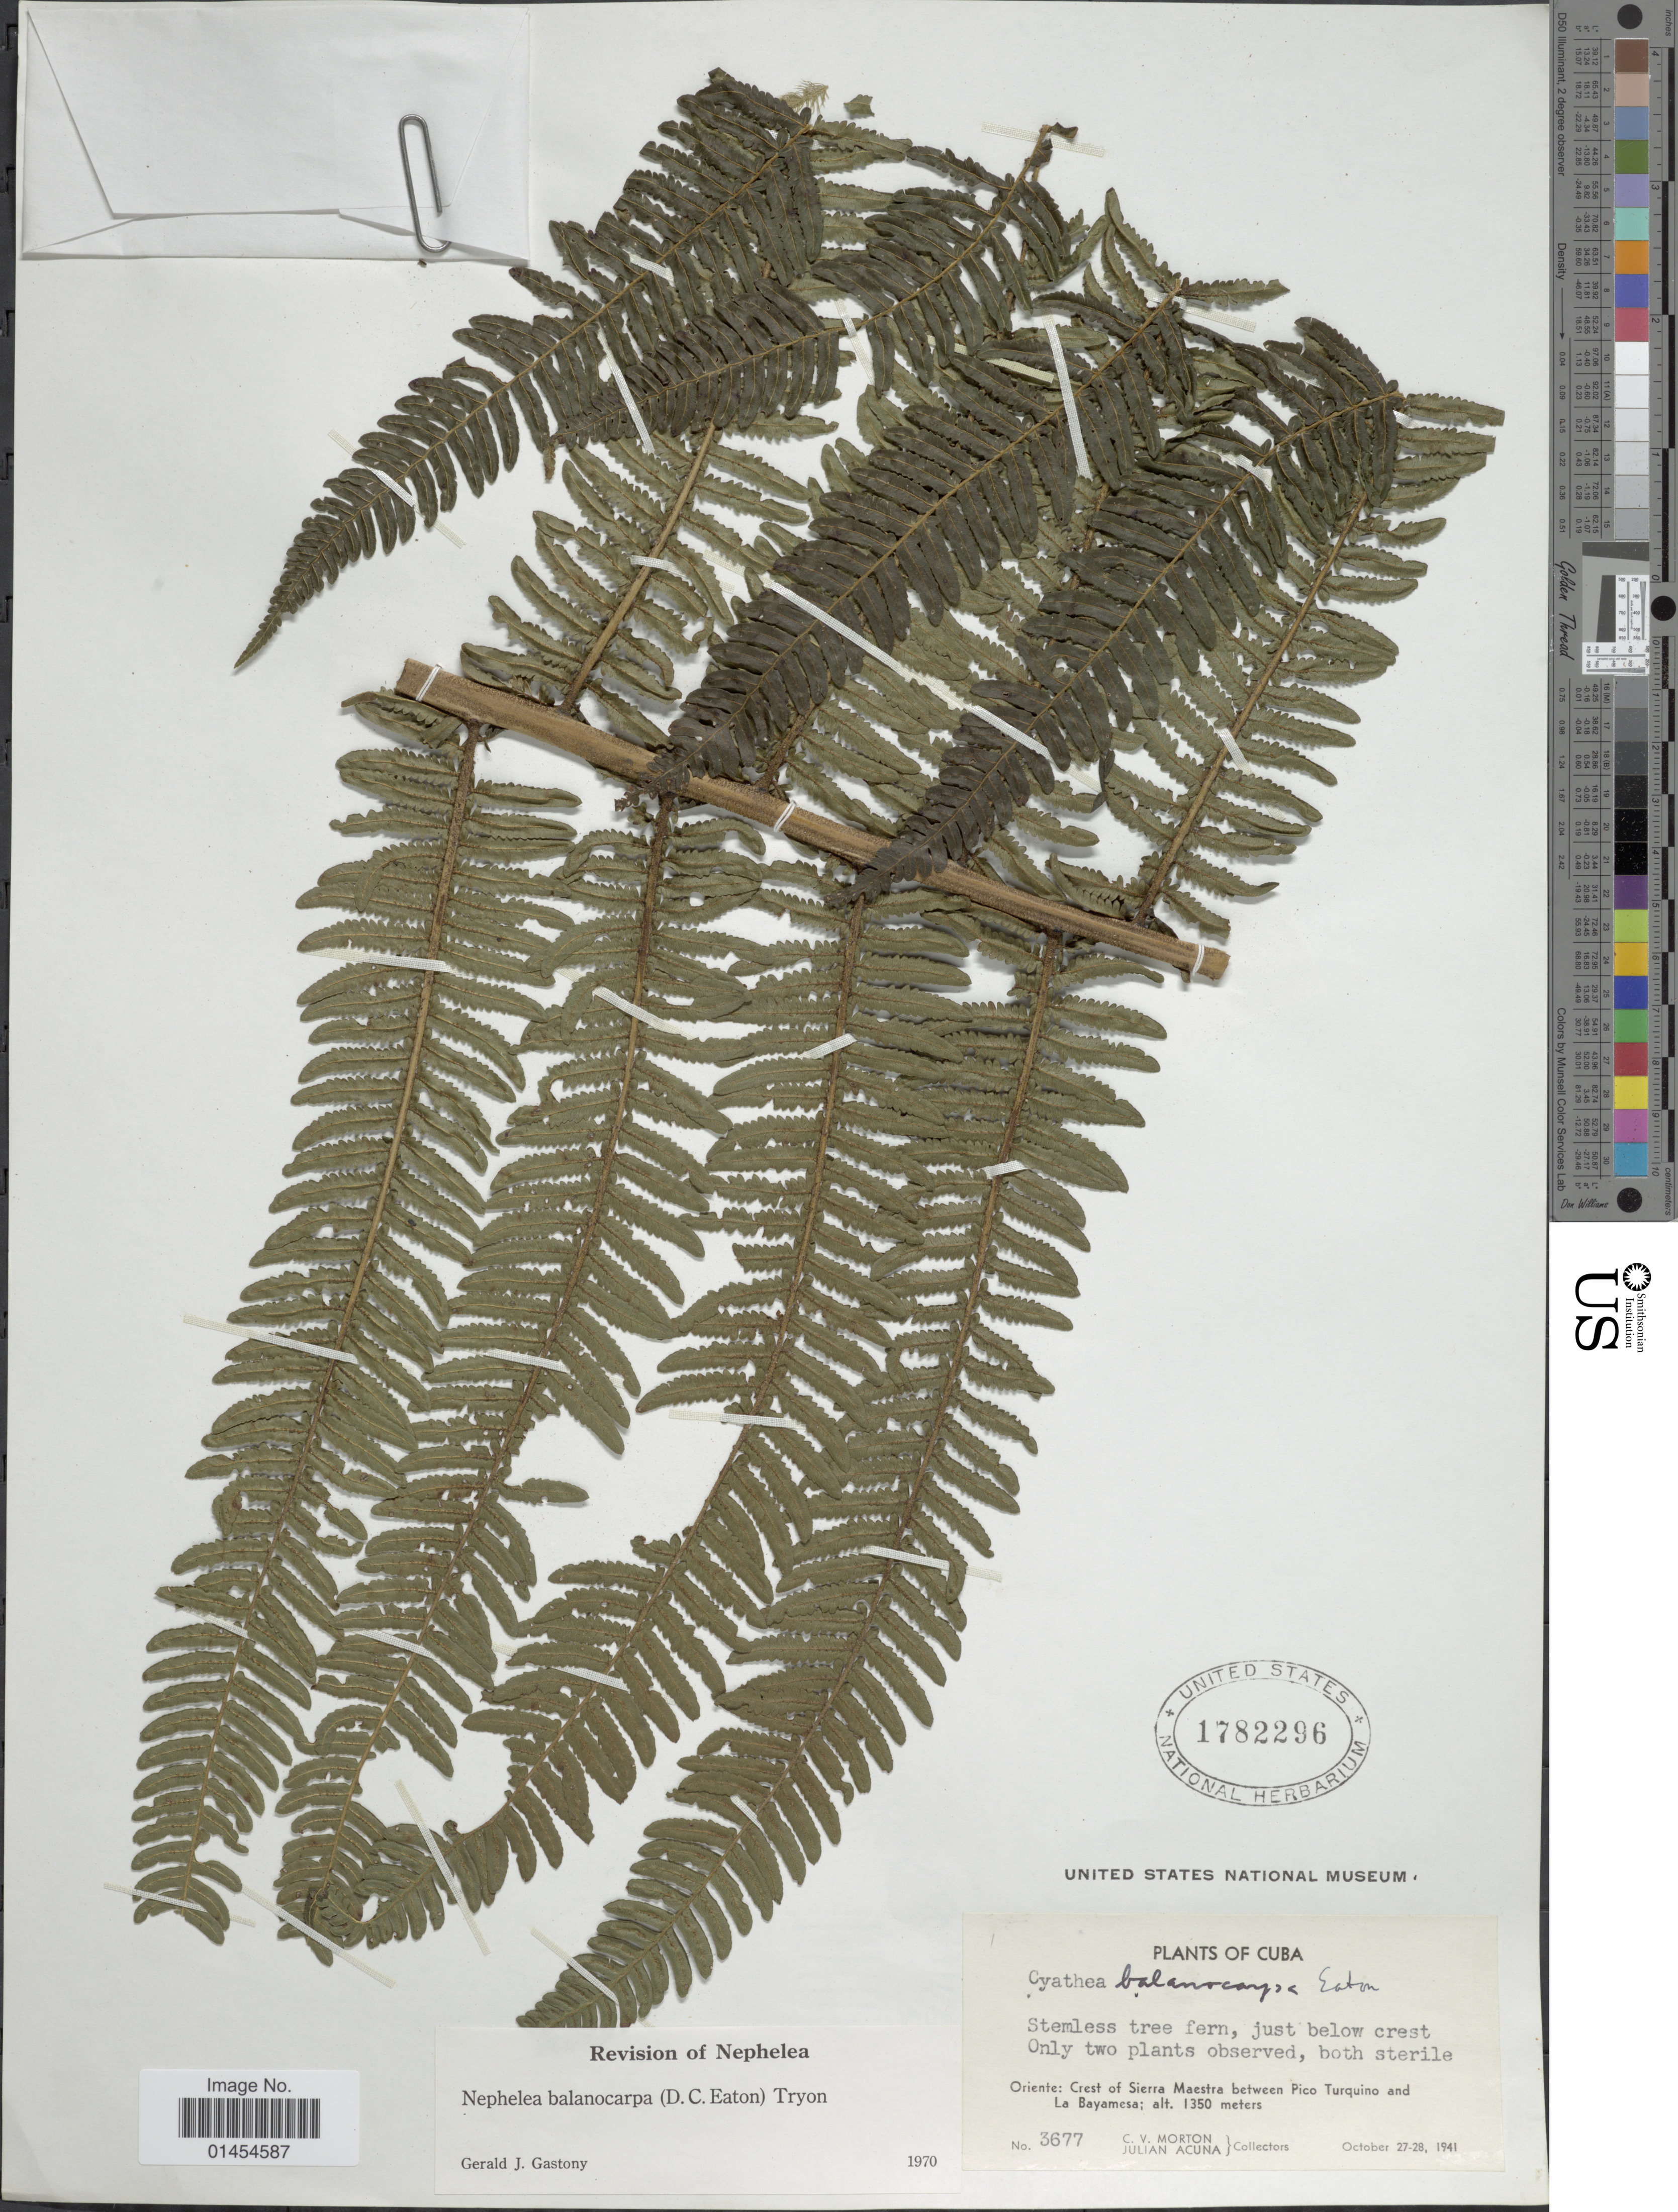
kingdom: Plantae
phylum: Tracheophyta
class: Polypodiopsida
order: Cyatheales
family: Cyatheaceae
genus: Alsophila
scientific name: Alsophila balanocarpa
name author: (D.C. Eaton) D.S. Conant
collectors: C. V. Morton & J. B. Acuña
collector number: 3677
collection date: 1941-10-27/1941-10-28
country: Cuba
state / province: Oriente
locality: Crest of Sierra Maestra between Pico Turquino and La Bayamesa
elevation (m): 1350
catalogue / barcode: US 1782296